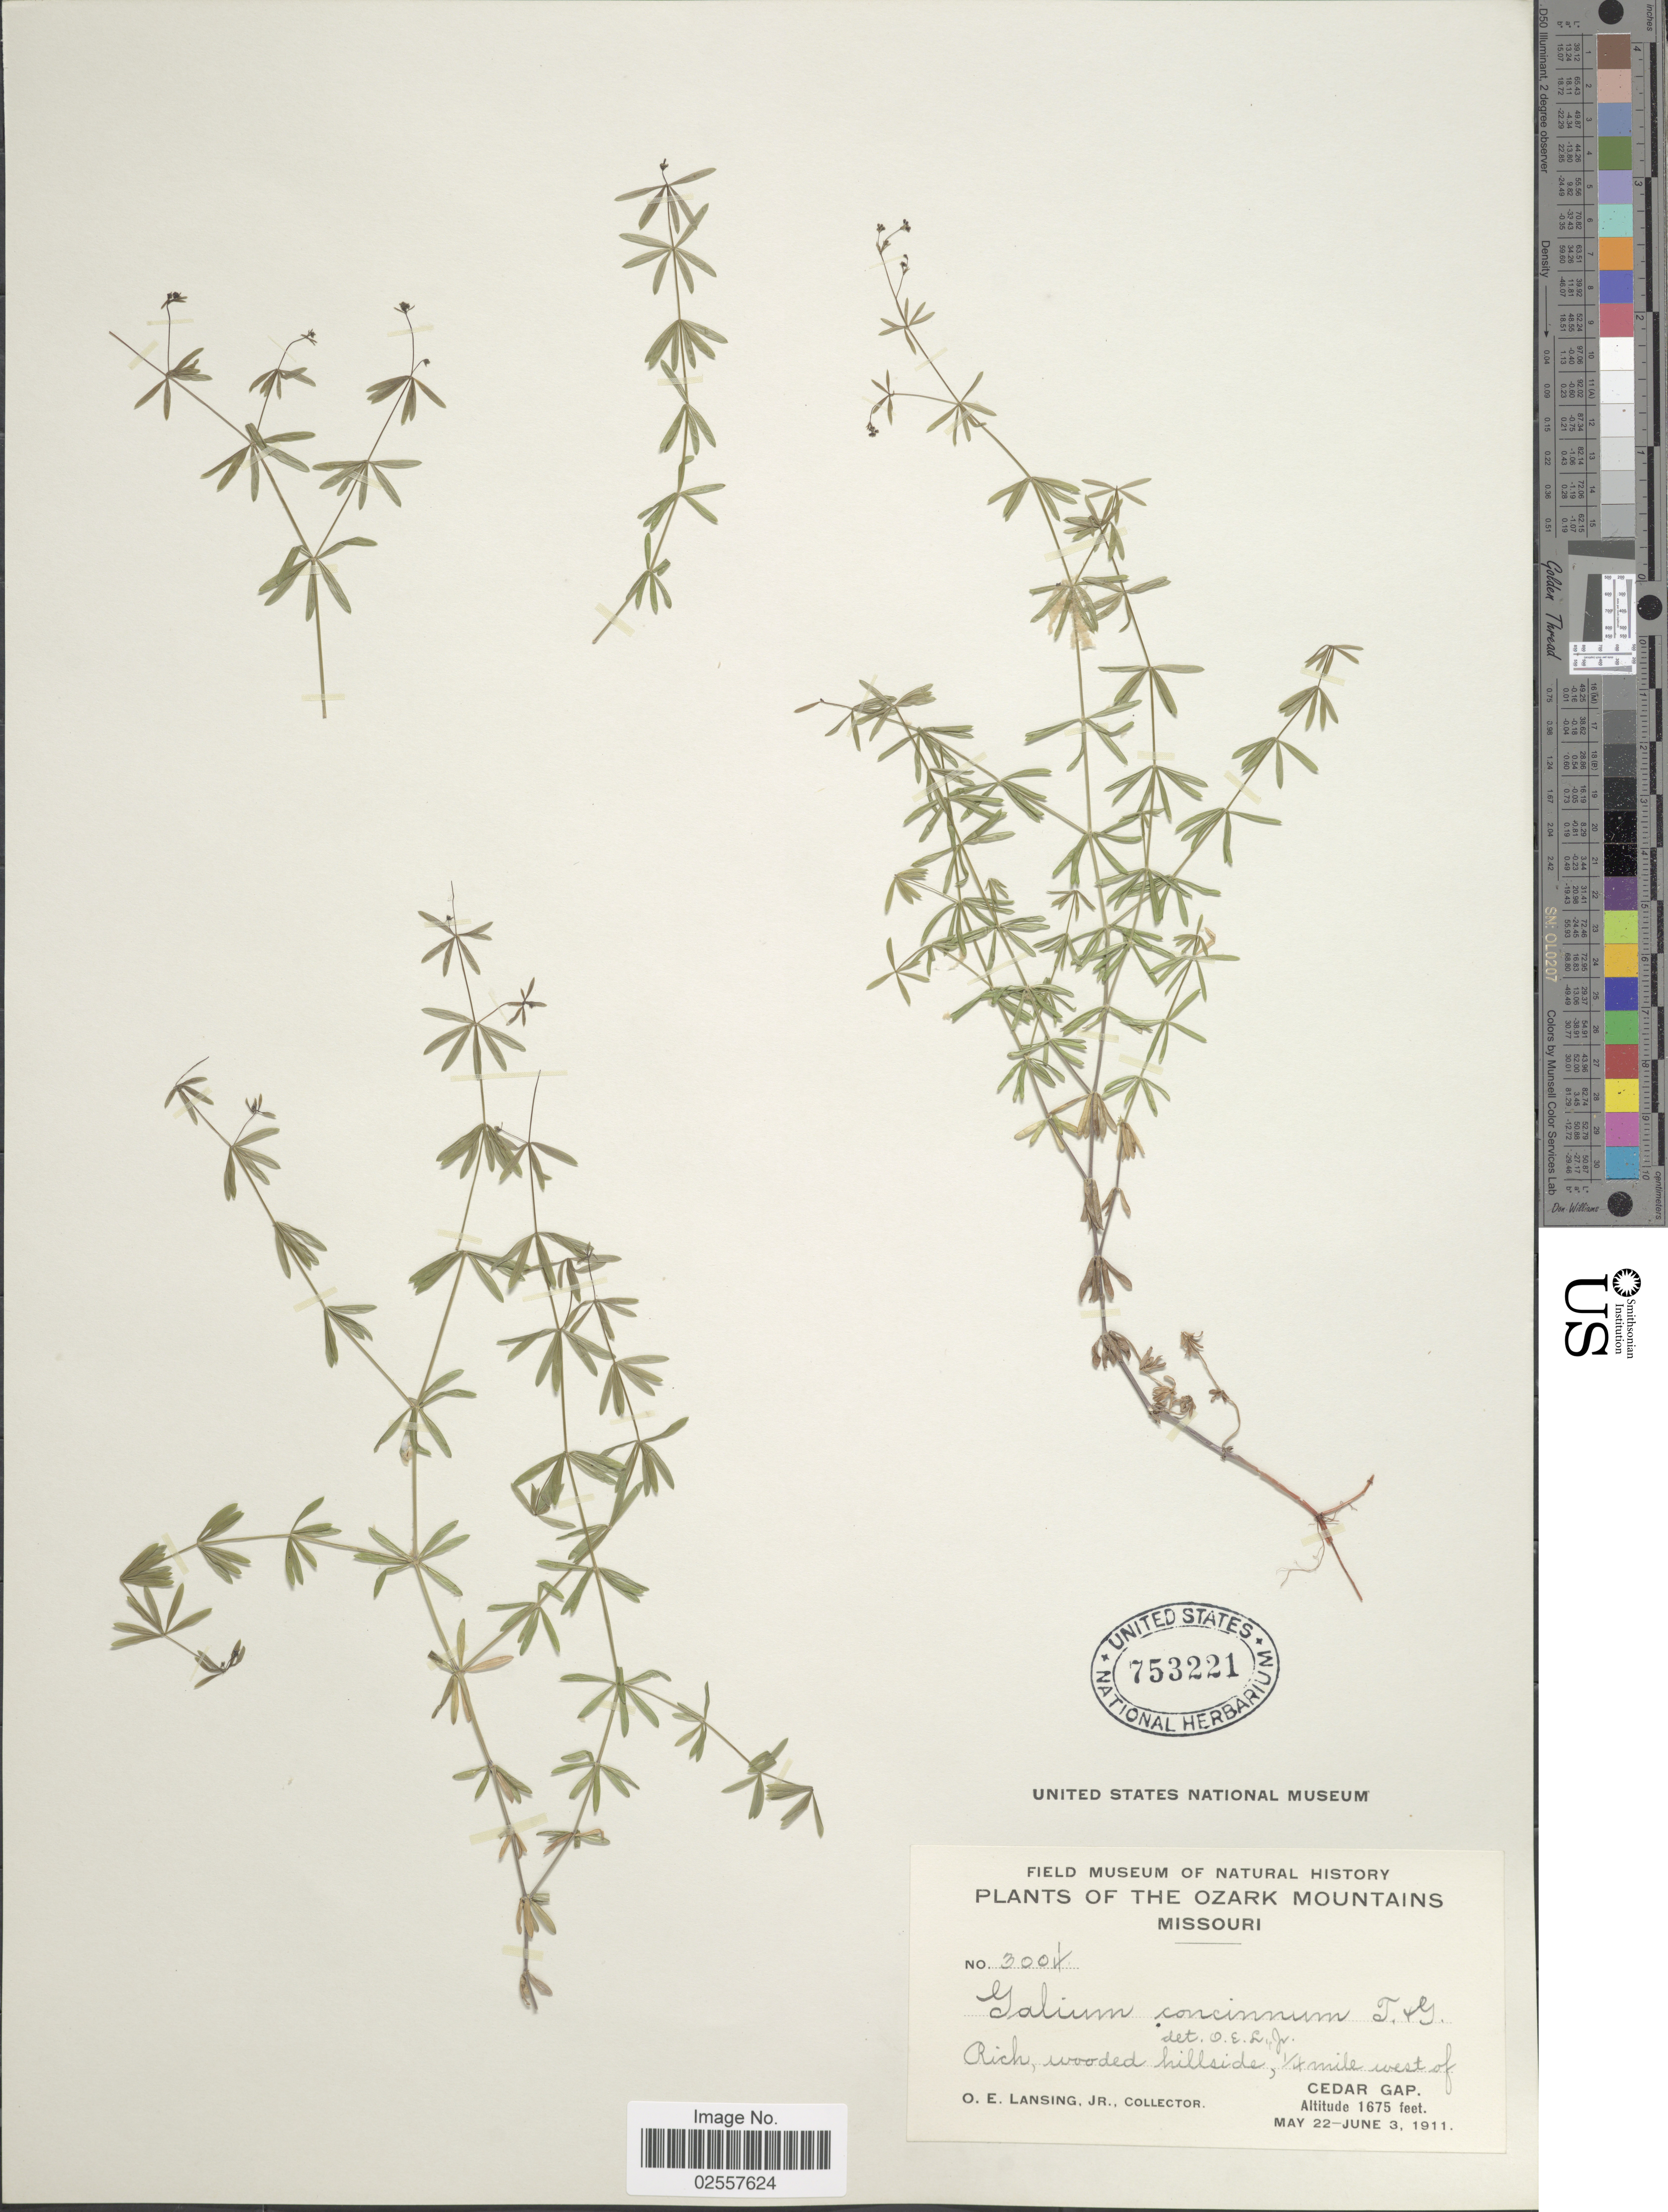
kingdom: Plantae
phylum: Tracheophyta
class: Magnoliopsida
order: Gentianales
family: Rubiaceae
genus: Galium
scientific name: Galium concinnum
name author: Torr. & A. Gray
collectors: O. Lansing Jr.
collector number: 3004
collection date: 1911-05-22/1911-06-03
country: United States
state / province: Missouri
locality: The Ozark Mountains, Rich, wooded hillside, ¼ mile west of Cedar Gap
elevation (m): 511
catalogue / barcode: US 753221